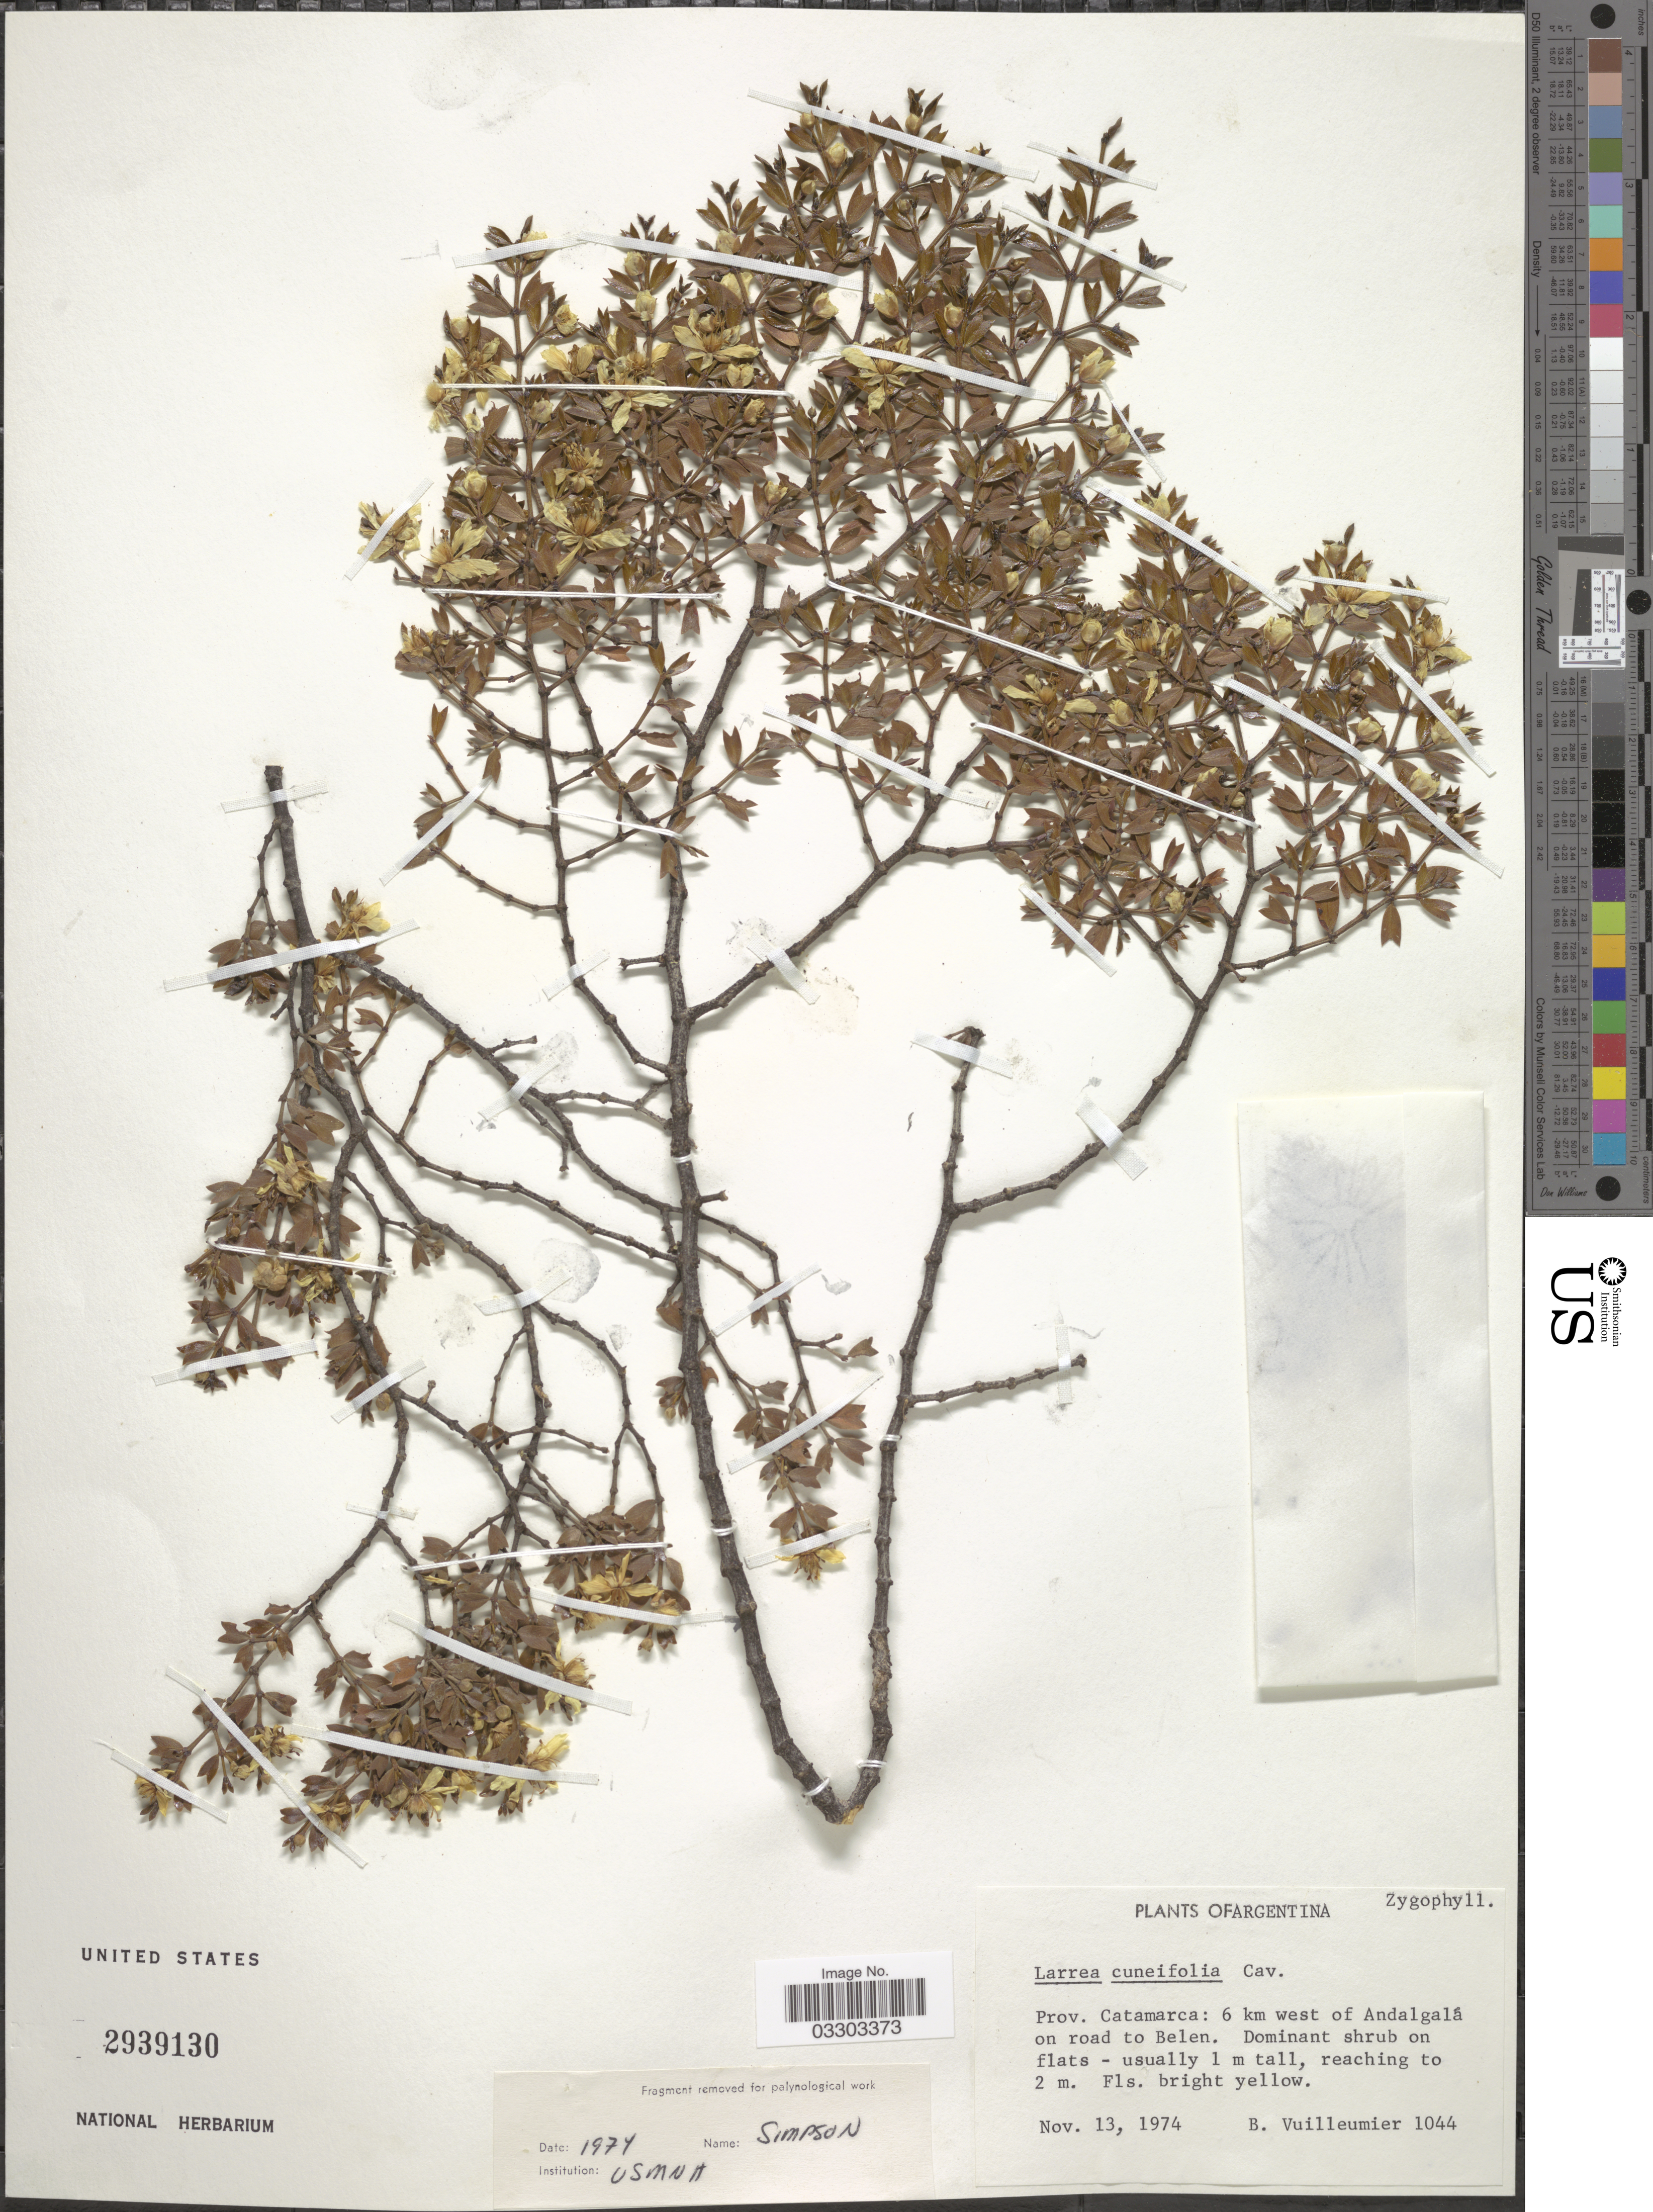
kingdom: Plantae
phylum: Tracheophyta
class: Magnoliopsida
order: Zygophyllales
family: Zygophyllaceae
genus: Larrea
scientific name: Larrea cuneifolia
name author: Cav.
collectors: B. Vuilleumier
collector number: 1044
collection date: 1974-11-13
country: Argentina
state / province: Catamarca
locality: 6 km west of Andalgalá on road to Belen.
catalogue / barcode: US 2939130